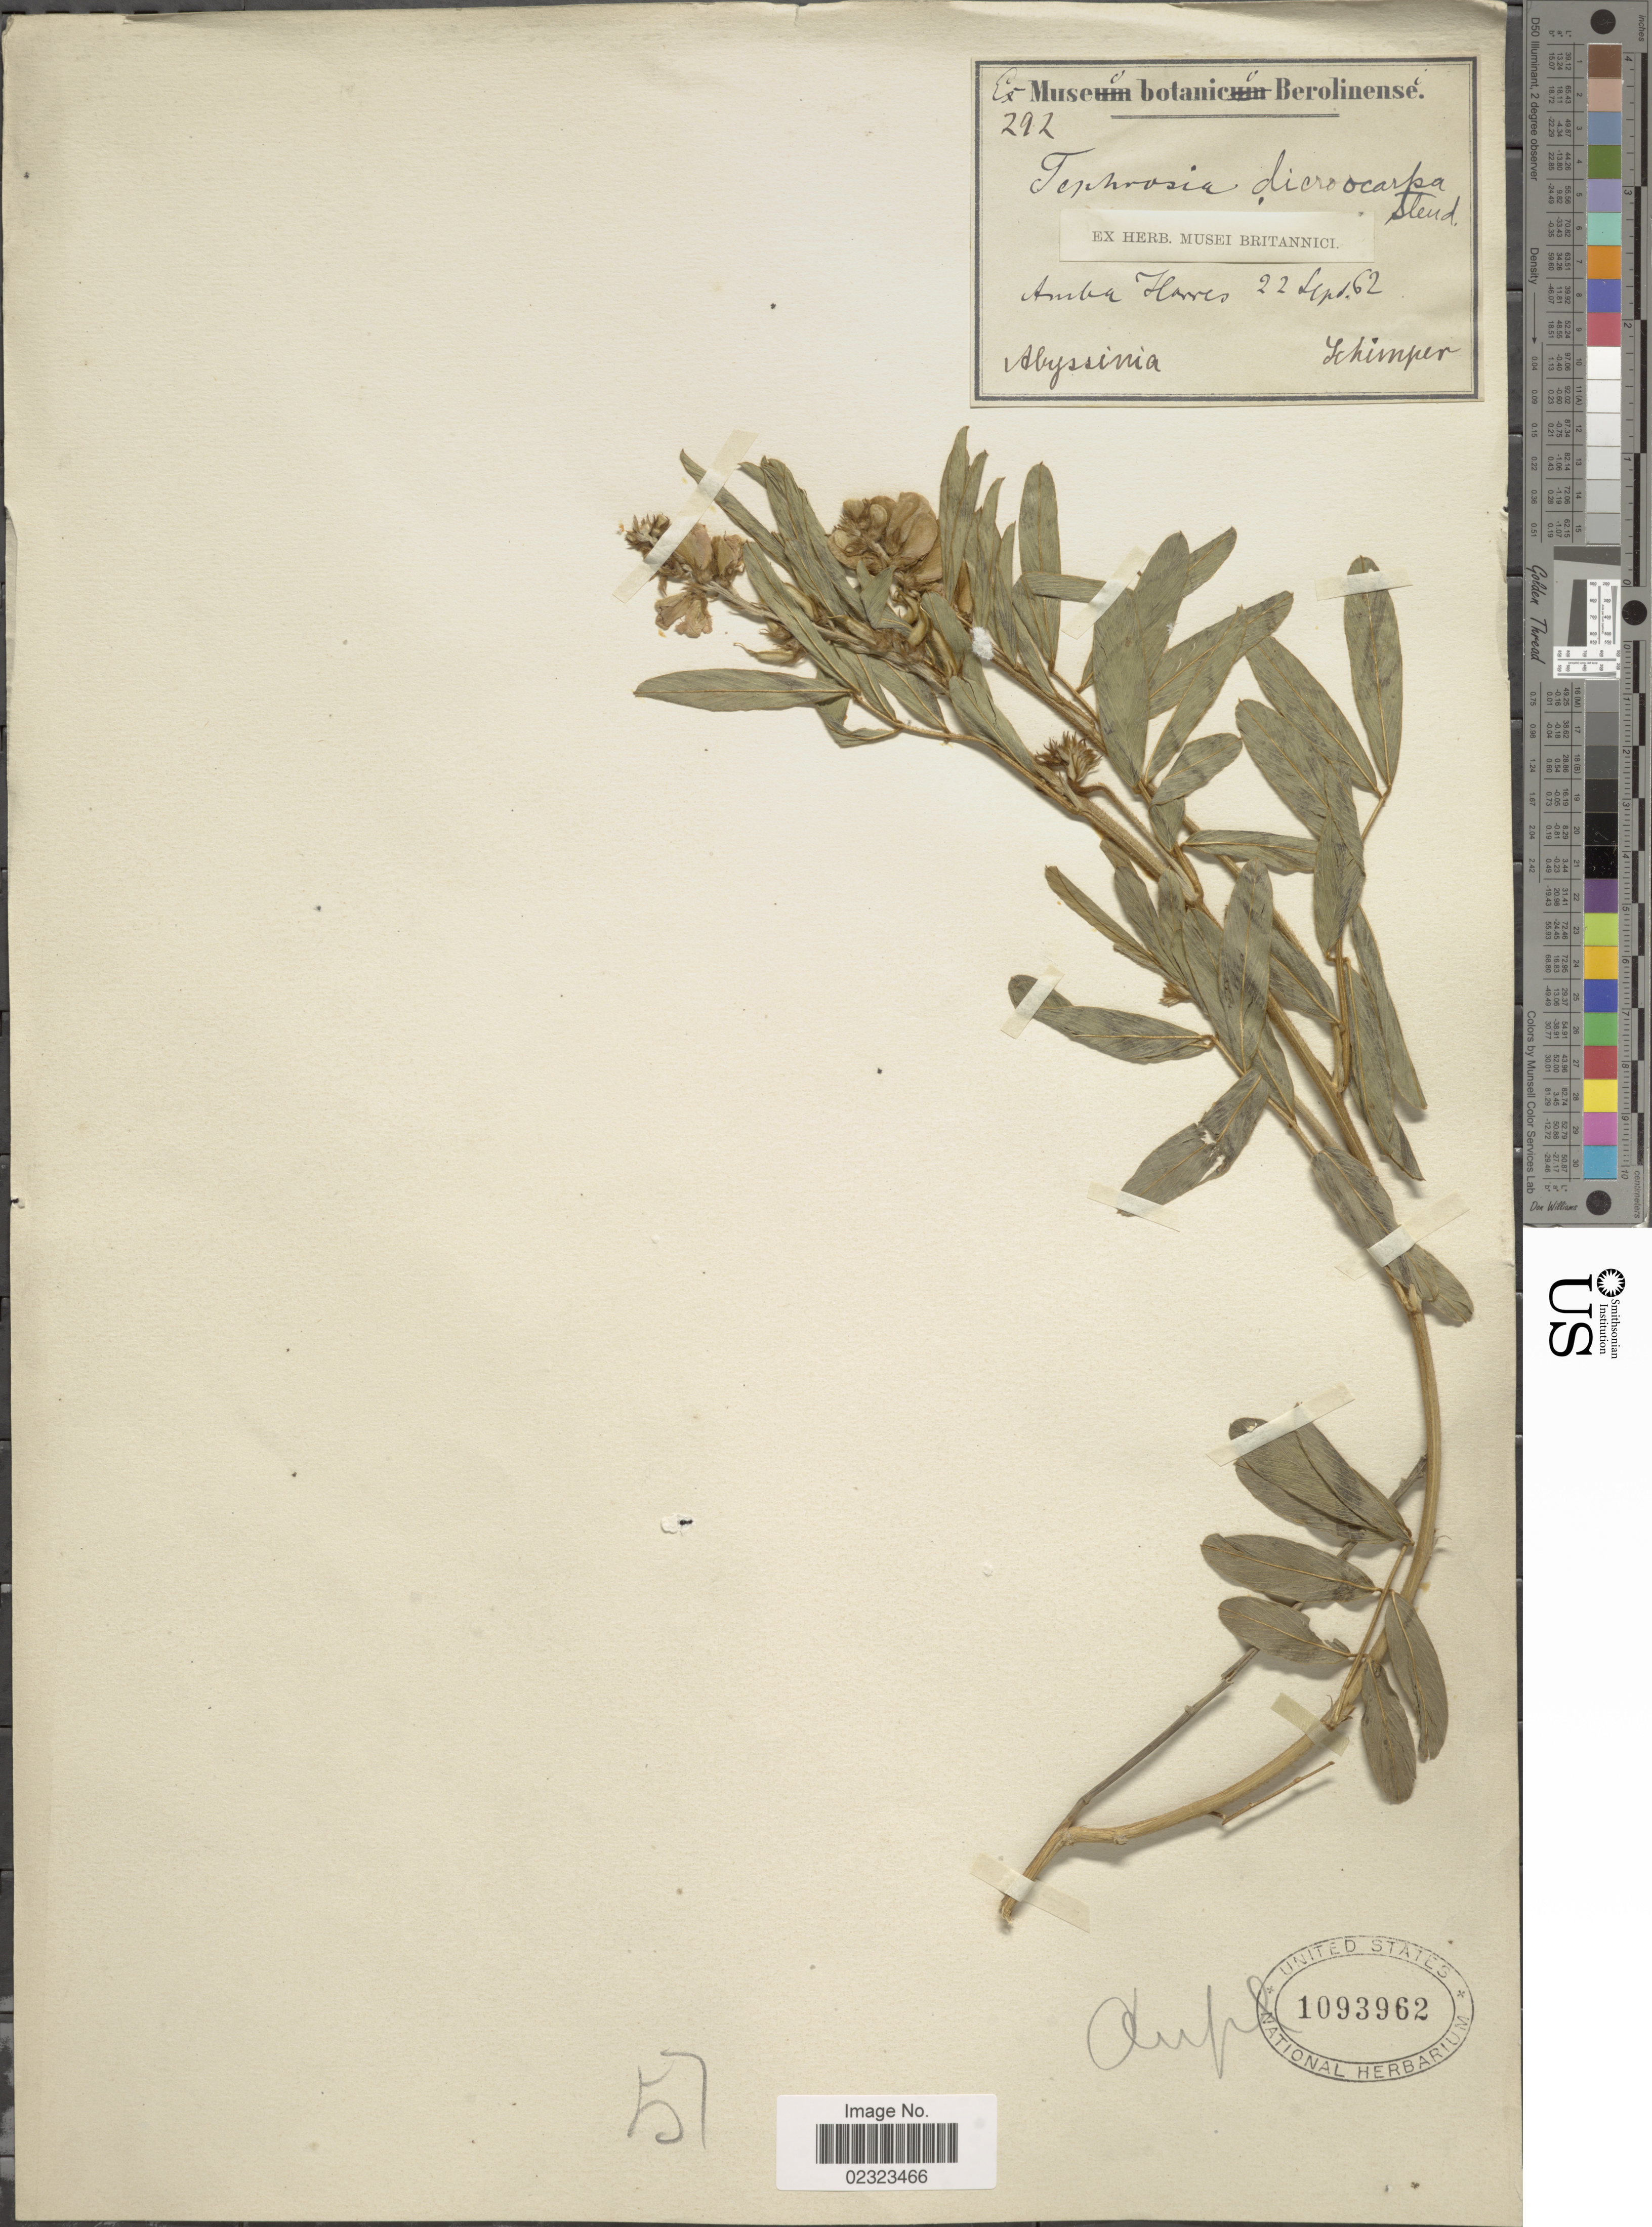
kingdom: Plantae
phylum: Tracheophyta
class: Magnoliopsida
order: Fabales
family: Fabaceae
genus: Tephrosia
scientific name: Tephrosia dichroocarpa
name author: Steud. ex A. Rich.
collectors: -. Schimper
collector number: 292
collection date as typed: Transcribed d/m/y: 22/9/62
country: Eritrea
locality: Abyssinia, Amba Haves [interpreted].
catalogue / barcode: US 1093962